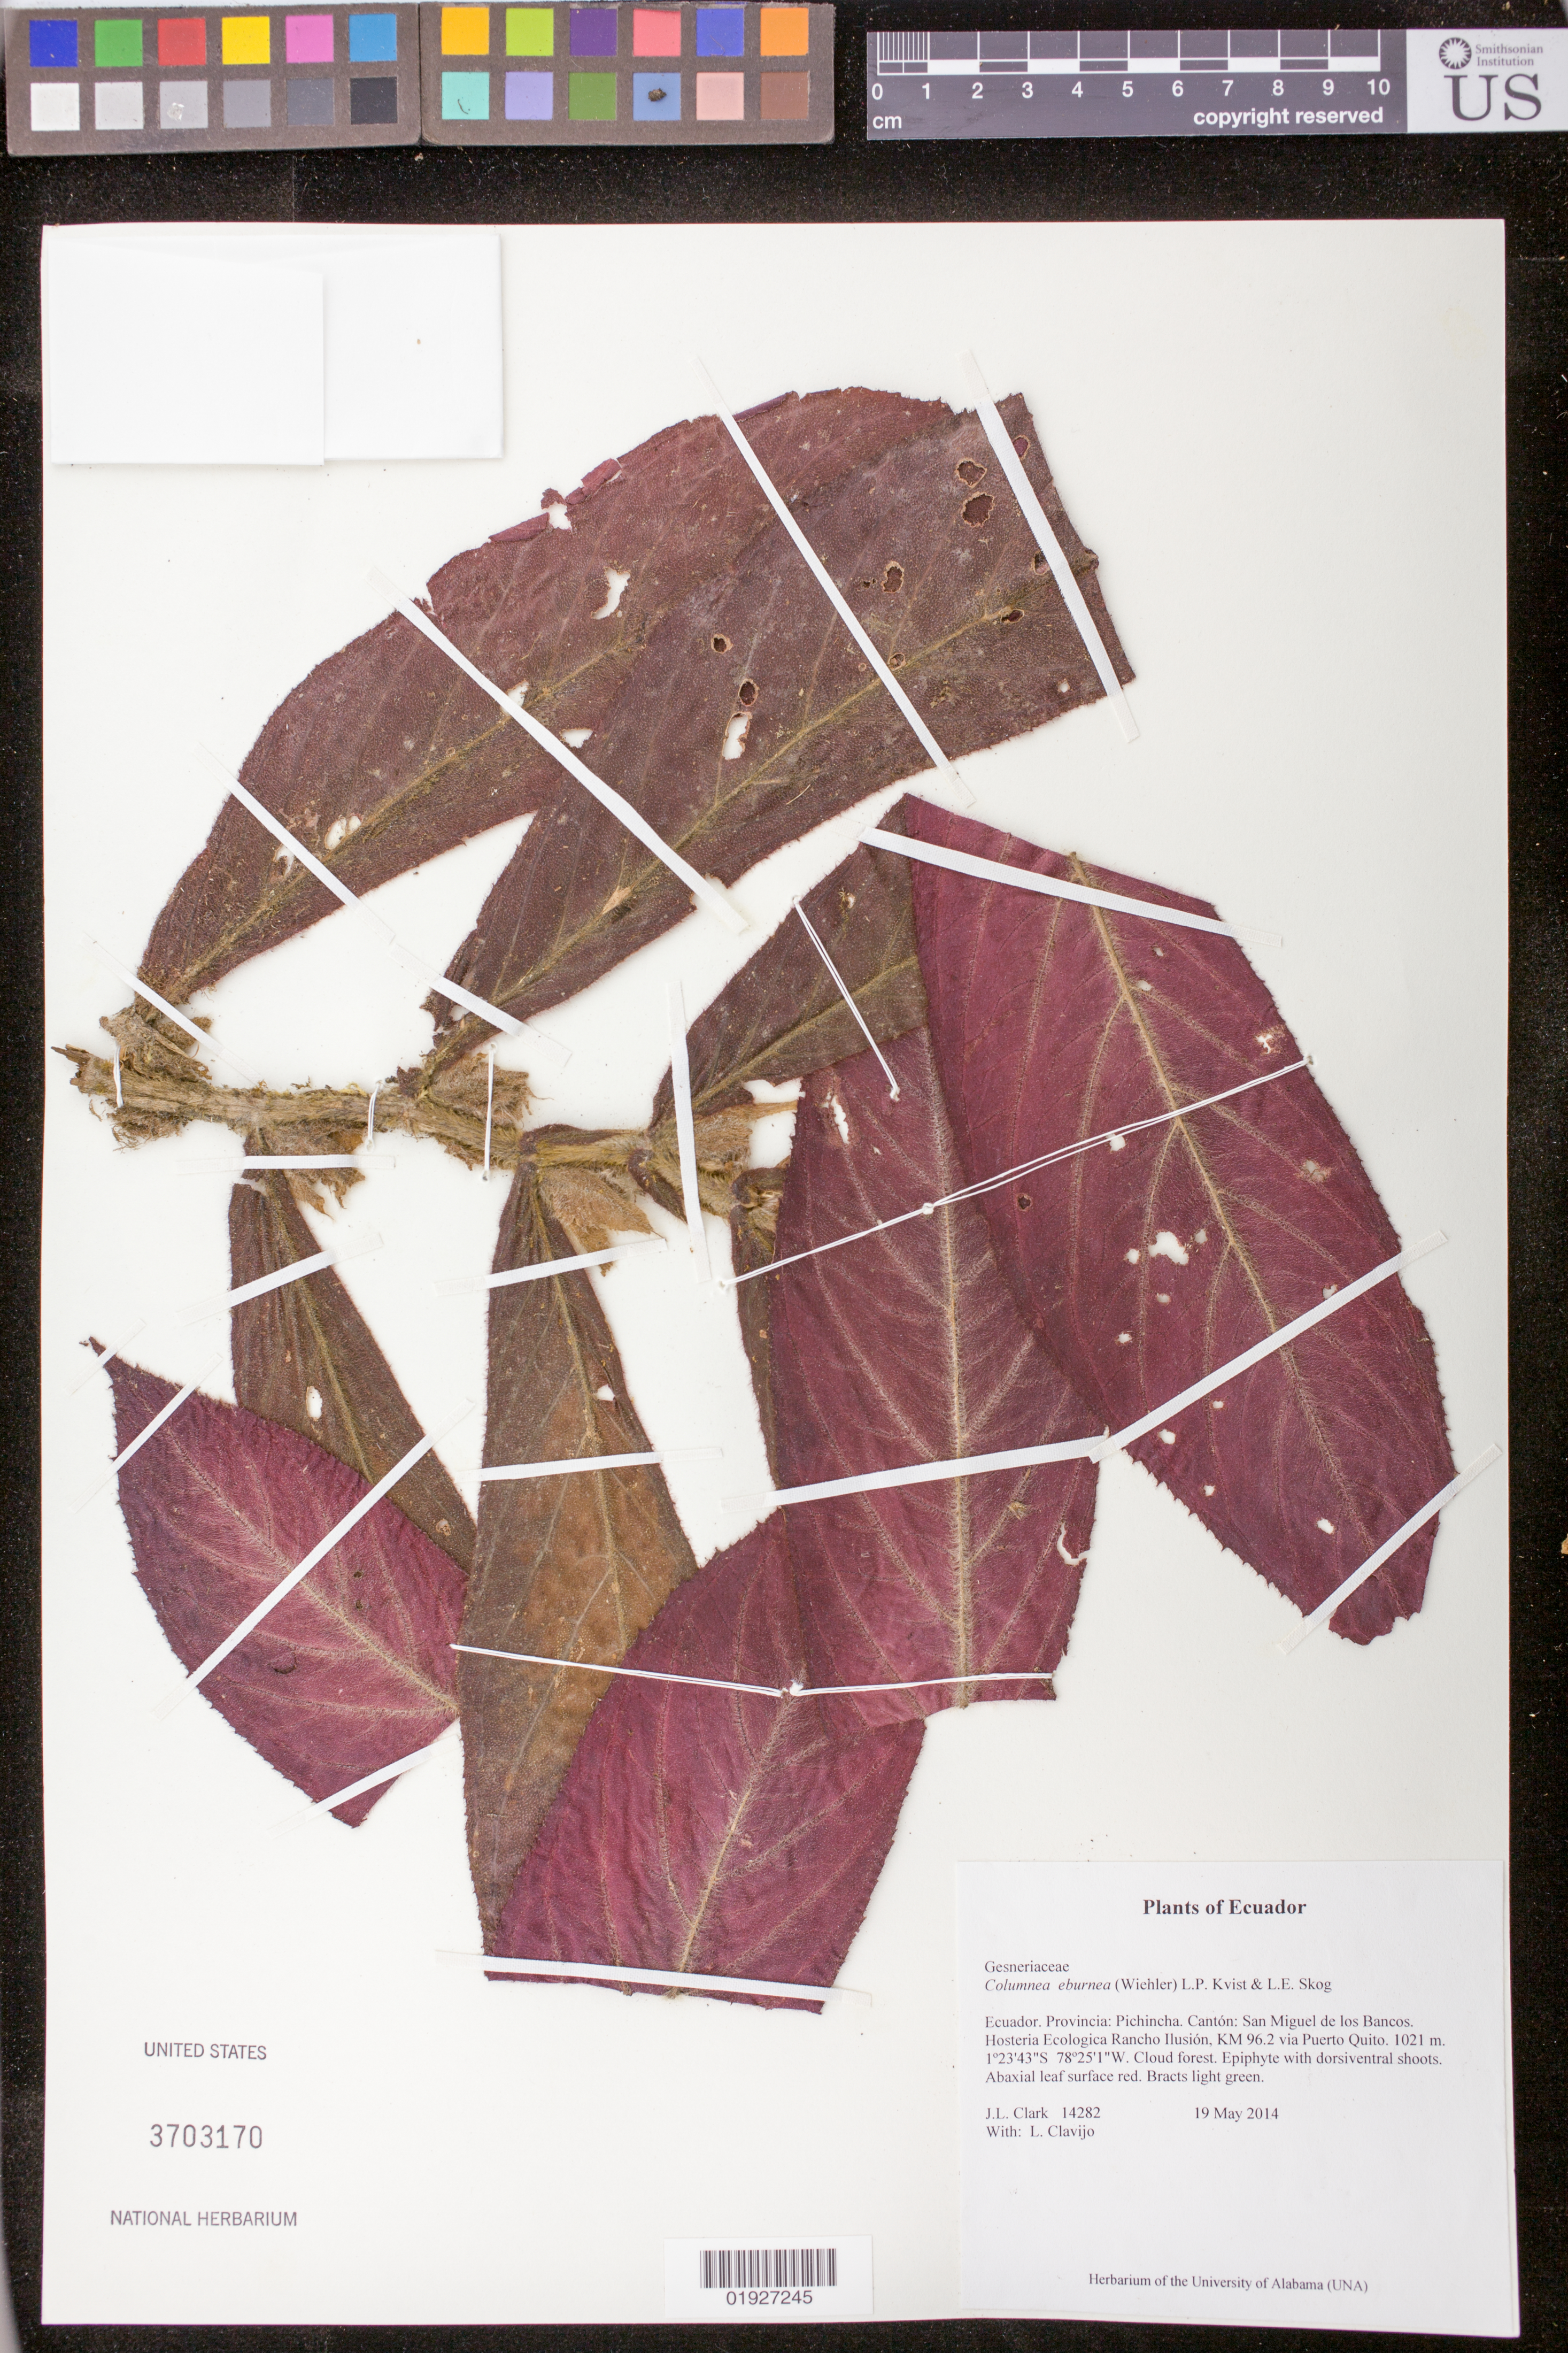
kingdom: Plantae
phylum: Tracheophyta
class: Magnoliopsida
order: Lamiales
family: Gesneriaceae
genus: Columnea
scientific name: Columnea eburnea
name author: (Wiehler) L.P. Kvist & L.E. Skog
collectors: J. L. Clark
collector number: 14282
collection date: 2014-05-19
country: Ecuador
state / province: Pichincha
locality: Canton: San Miguel de los Bancos. Hosteria Ecologica Rancho Ilusion, KM 96.2 via Puerto Quito.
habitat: Cloud forest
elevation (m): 1021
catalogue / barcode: US 3703170